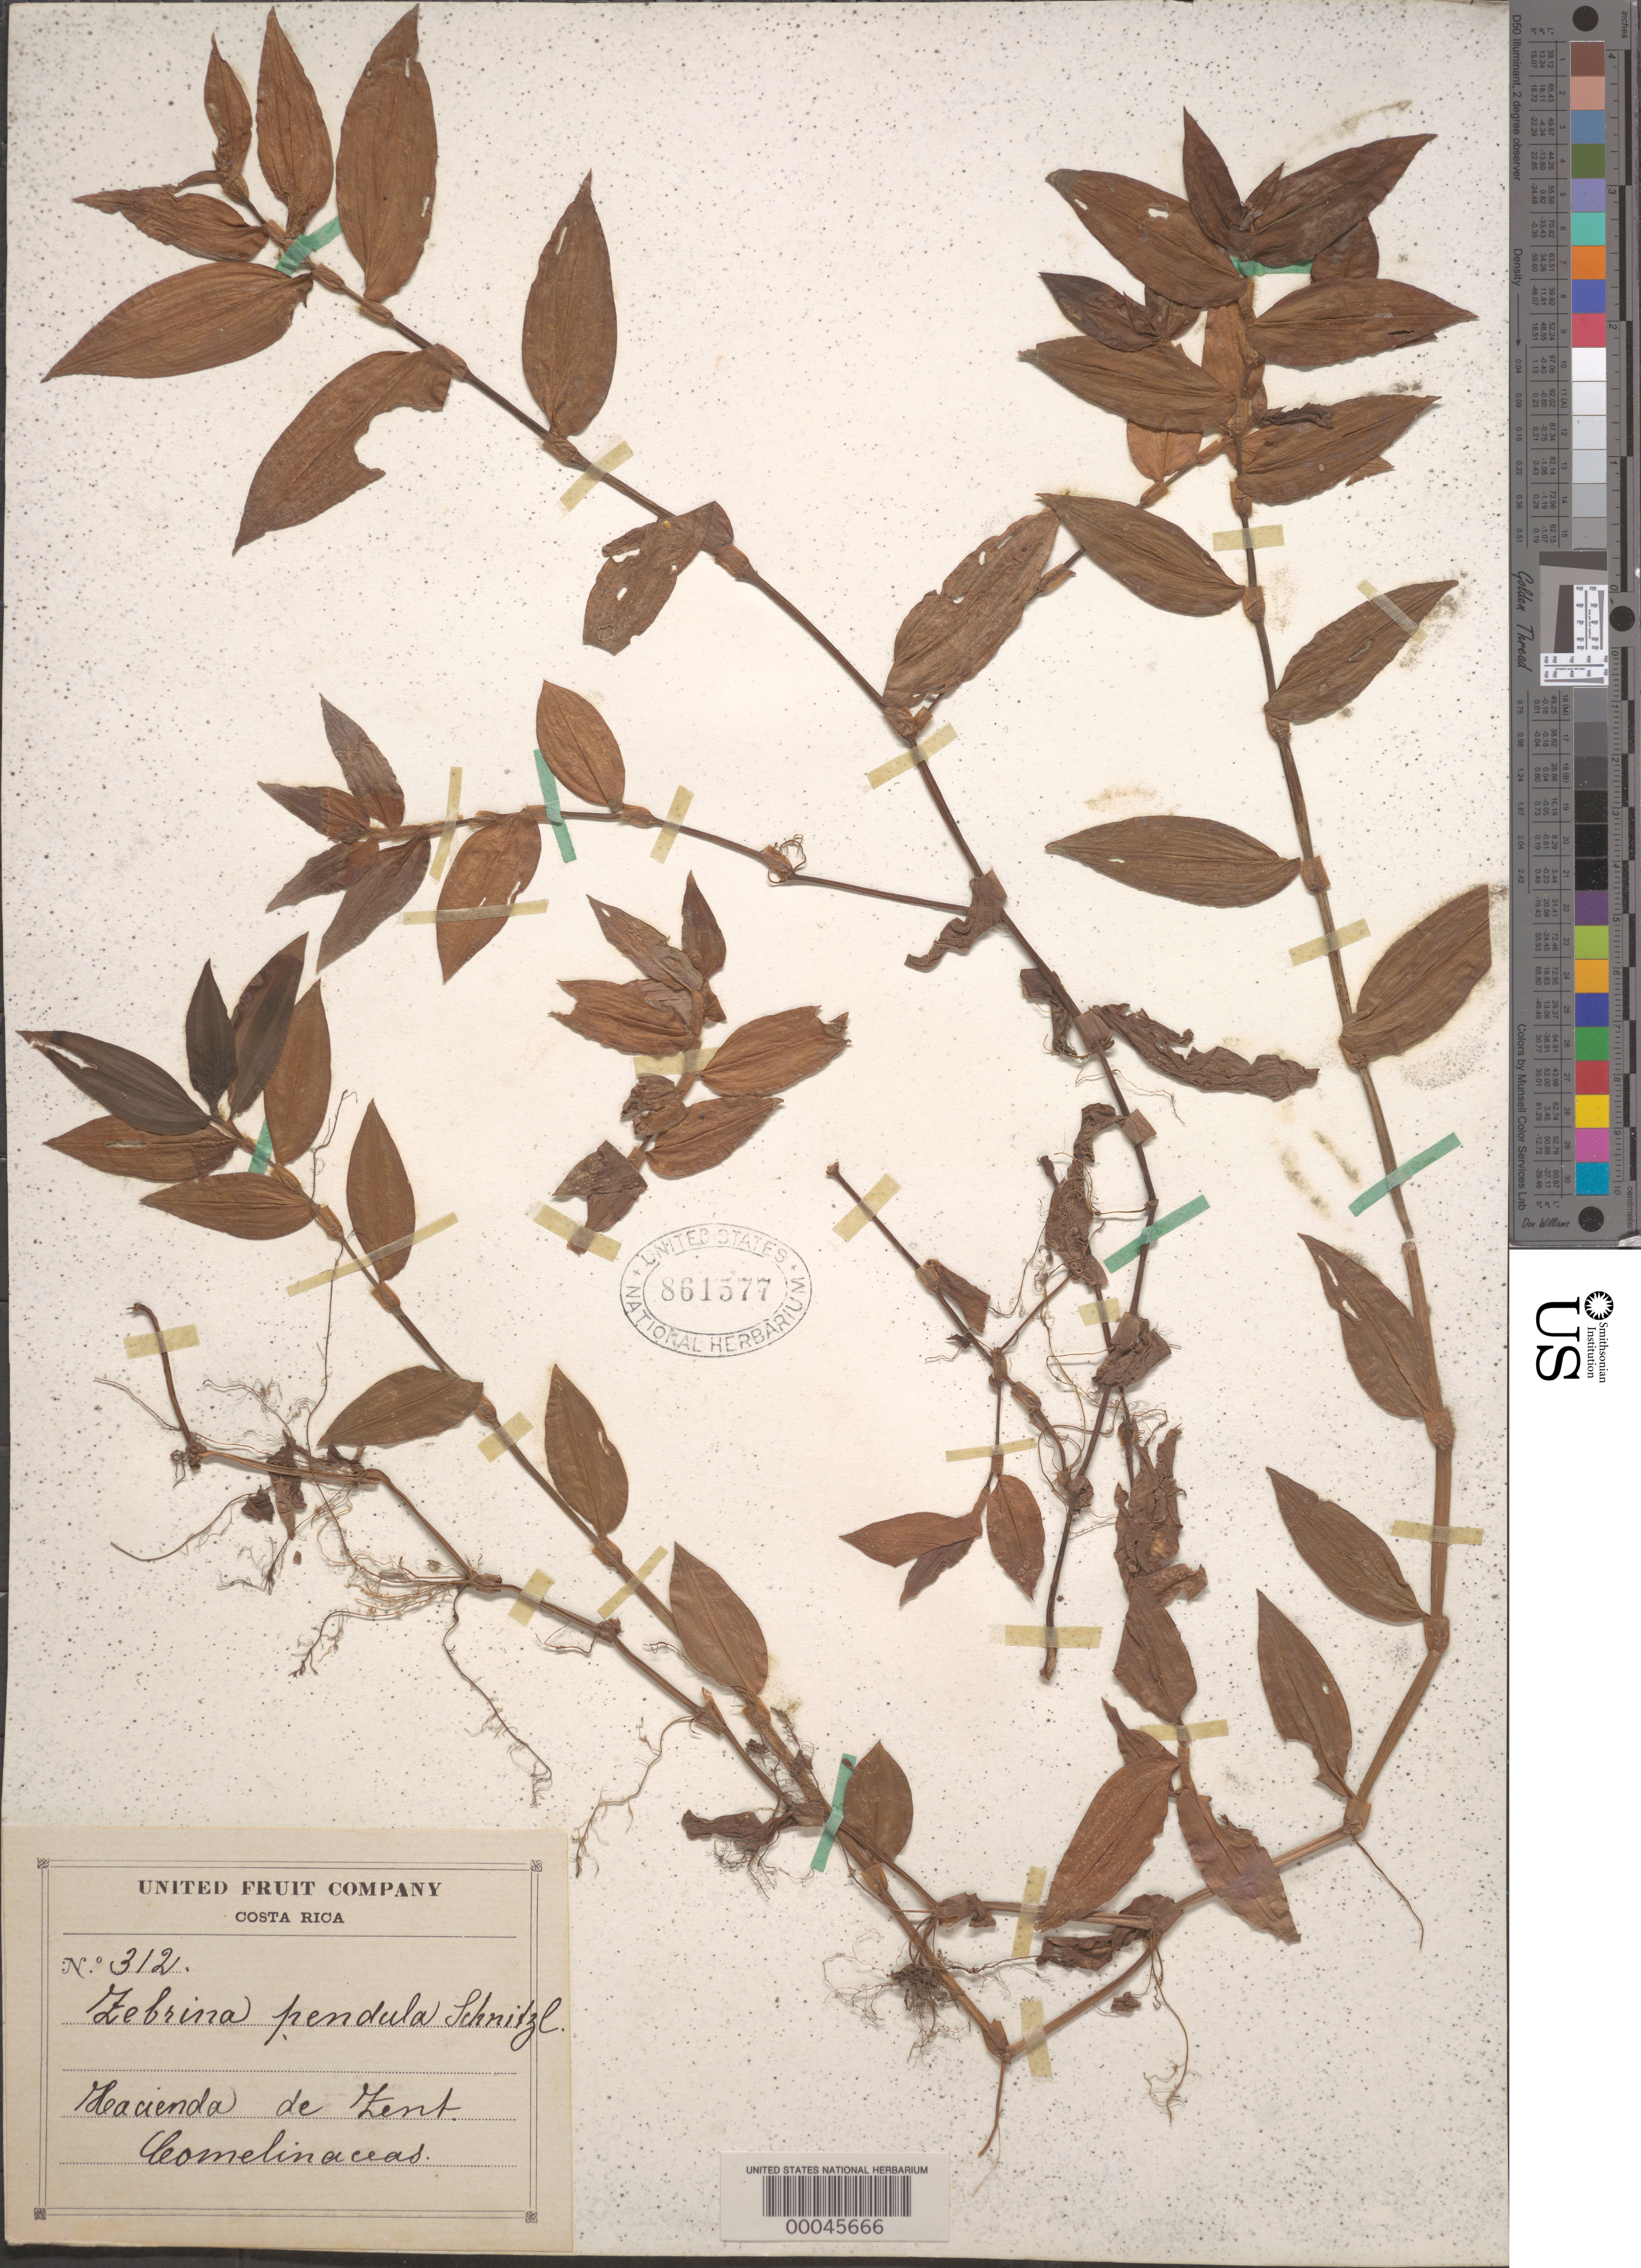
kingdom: Plantae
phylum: Tracheophyta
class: Liliopsida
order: Commelinales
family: Commelinaceae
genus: Tradescantia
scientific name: Tradescantia zebrina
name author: Bosse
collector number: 312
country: Costa Rica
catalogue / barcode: US 861577